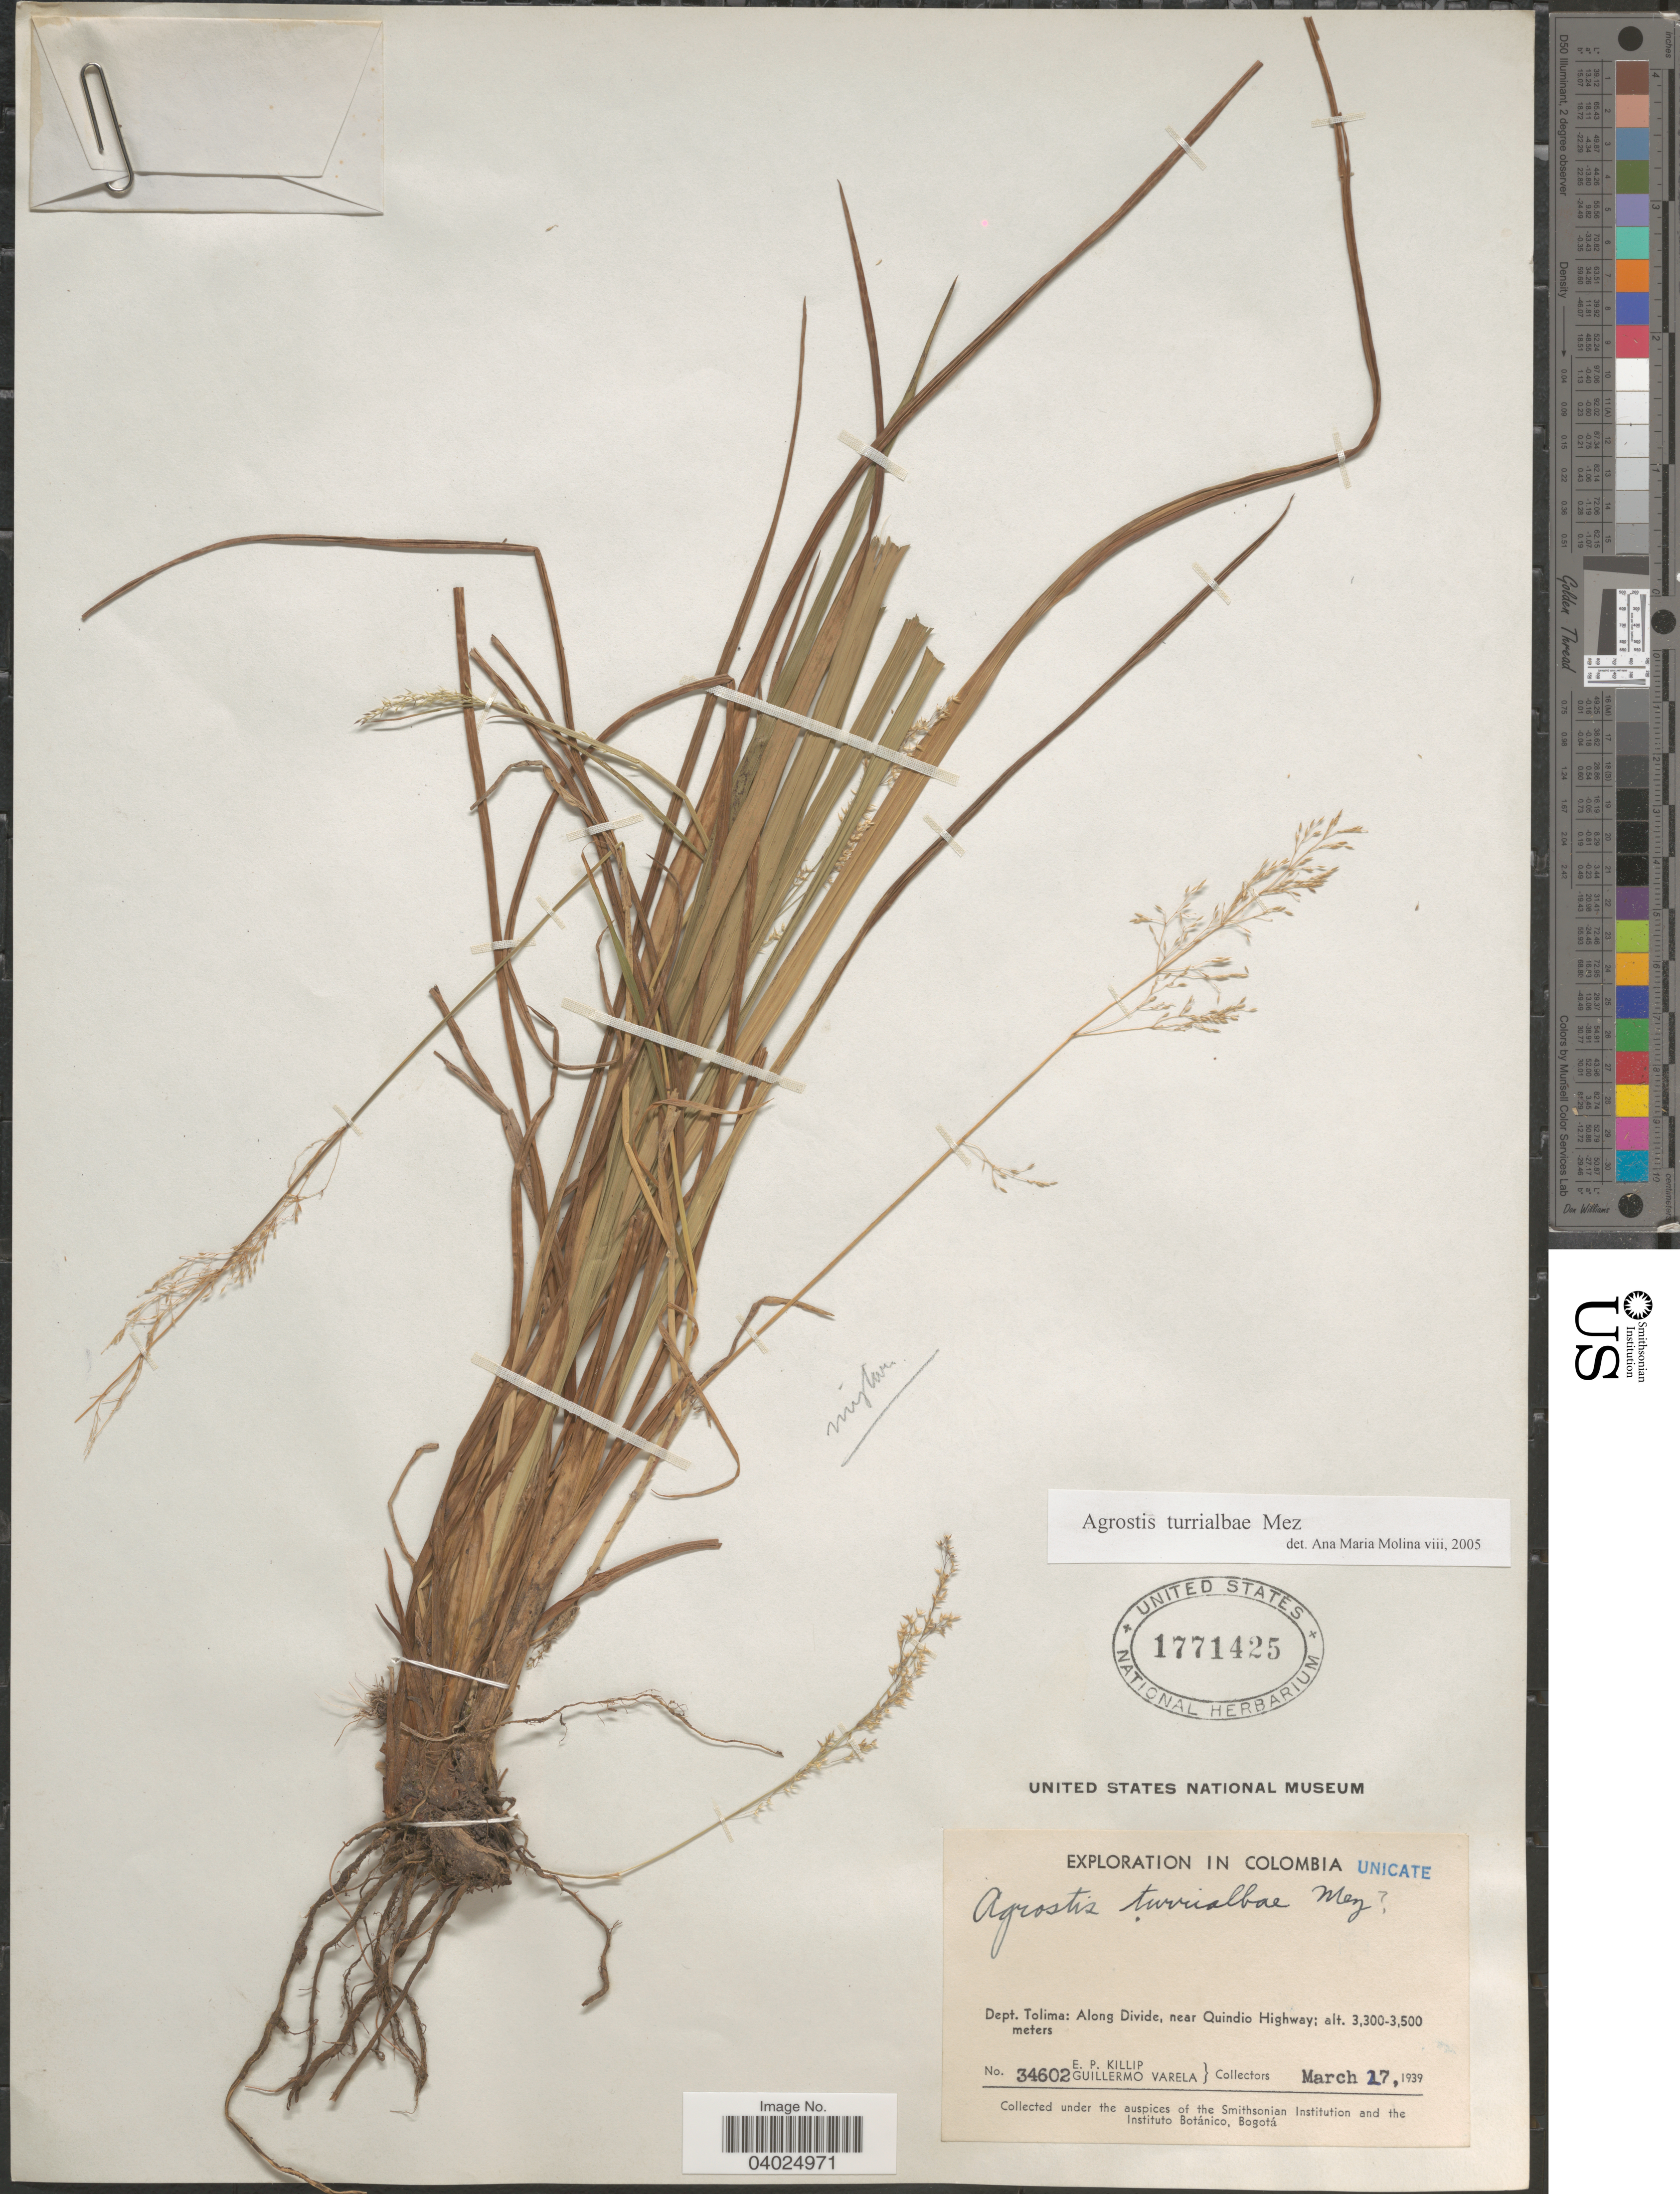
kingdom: Plantae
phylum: Tracheophyta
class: Liliopsida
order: Poales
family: Poaceae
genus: Agrostis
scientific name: Agrostis turrialbae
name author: Mez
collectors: E. P. Killip & G. Varela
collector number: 34602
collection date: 1939-03-27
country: Colombia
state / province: Tolima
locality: Dept. Tolima: Along Divide, near Quindio Highway.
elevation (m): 3300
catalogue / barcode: US 1771425